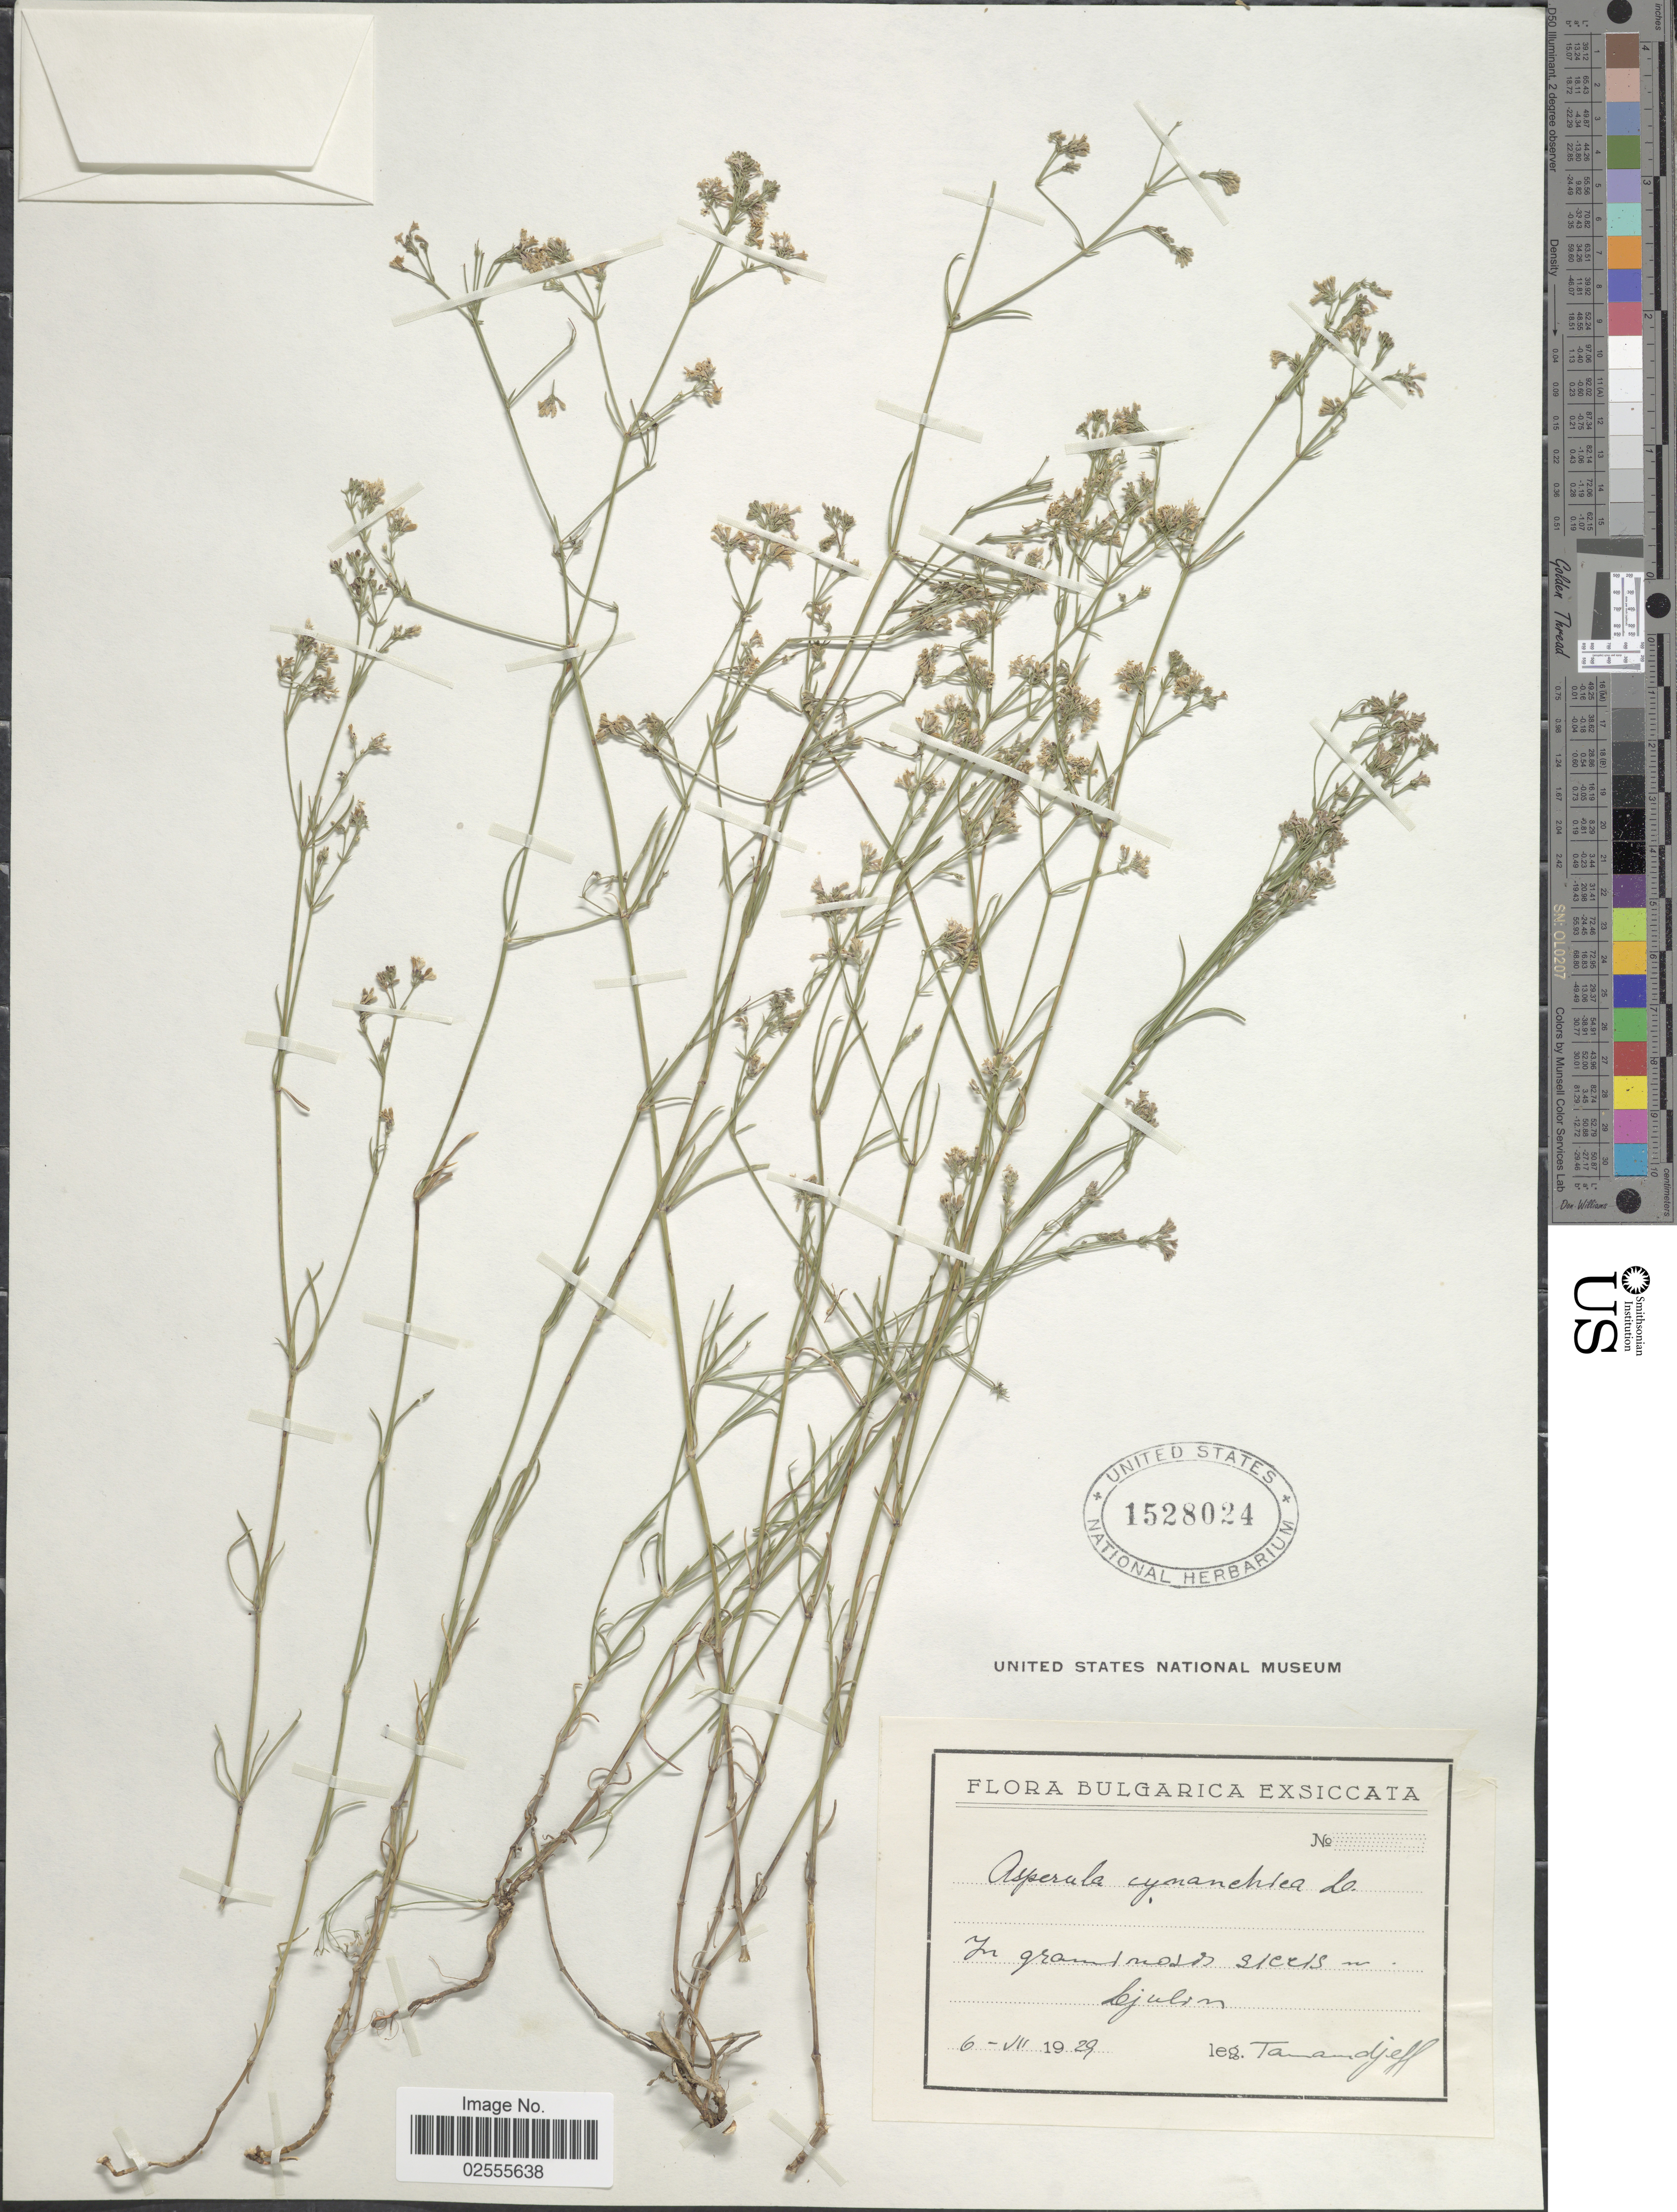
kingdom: Plantae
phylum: Tracheophyta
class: Magnoliopsida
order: Gentianales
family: Rubiaceae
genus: Asperula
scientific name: Asperula cynanchica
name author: L.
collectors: -. Tamandjeff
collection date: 1929-07-06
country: Bulgaria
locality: Bulgarica, in graminosos siccis Cjulson. [interpreted]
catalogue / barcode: US 1528024